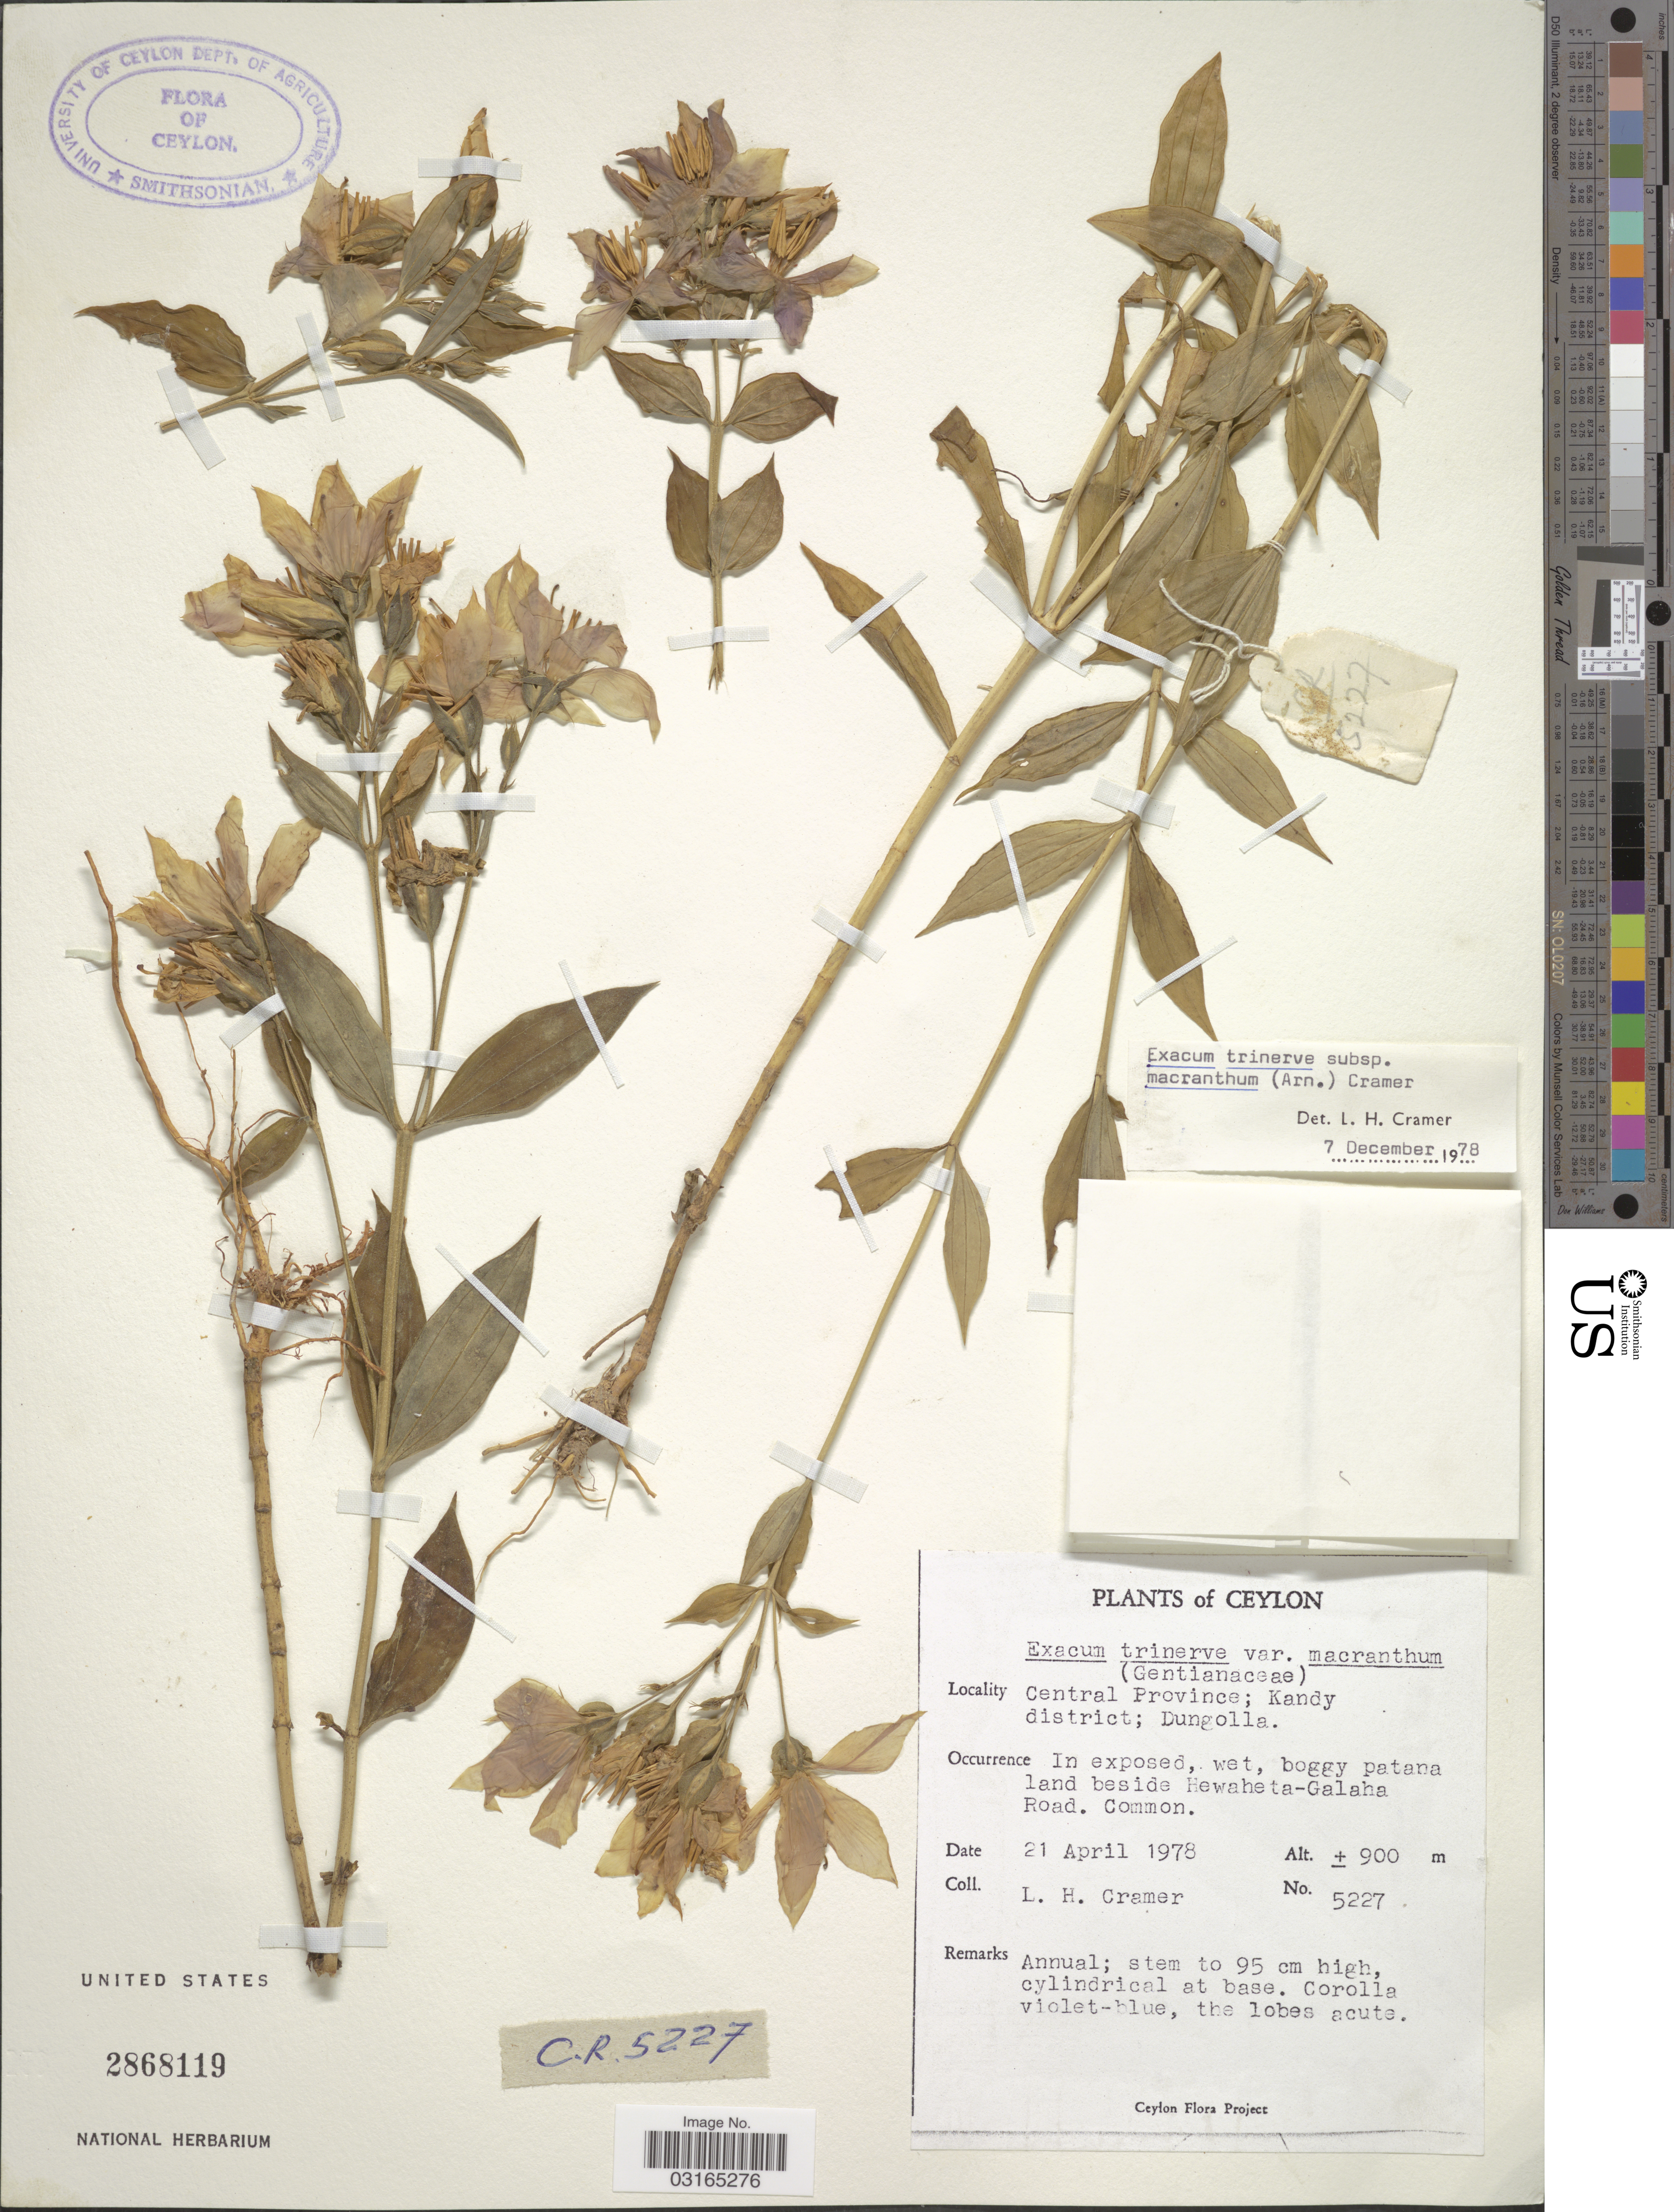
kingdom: Plantae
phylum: Tracheophyta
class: Magnoliopsida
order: Gentianales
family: Gentianaceae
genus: Exacum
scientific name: Exacum macranthum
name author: Arn. ex Griseb.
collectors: L. H. Cramer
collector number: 5227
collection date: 1978-04-21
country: Sri Lanka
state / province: Central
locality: Ceylon. Kandy district; Dungolla. Boggy patana land beside Hewaheta-Galaha Road.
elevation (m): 900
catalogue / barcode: US 2868119